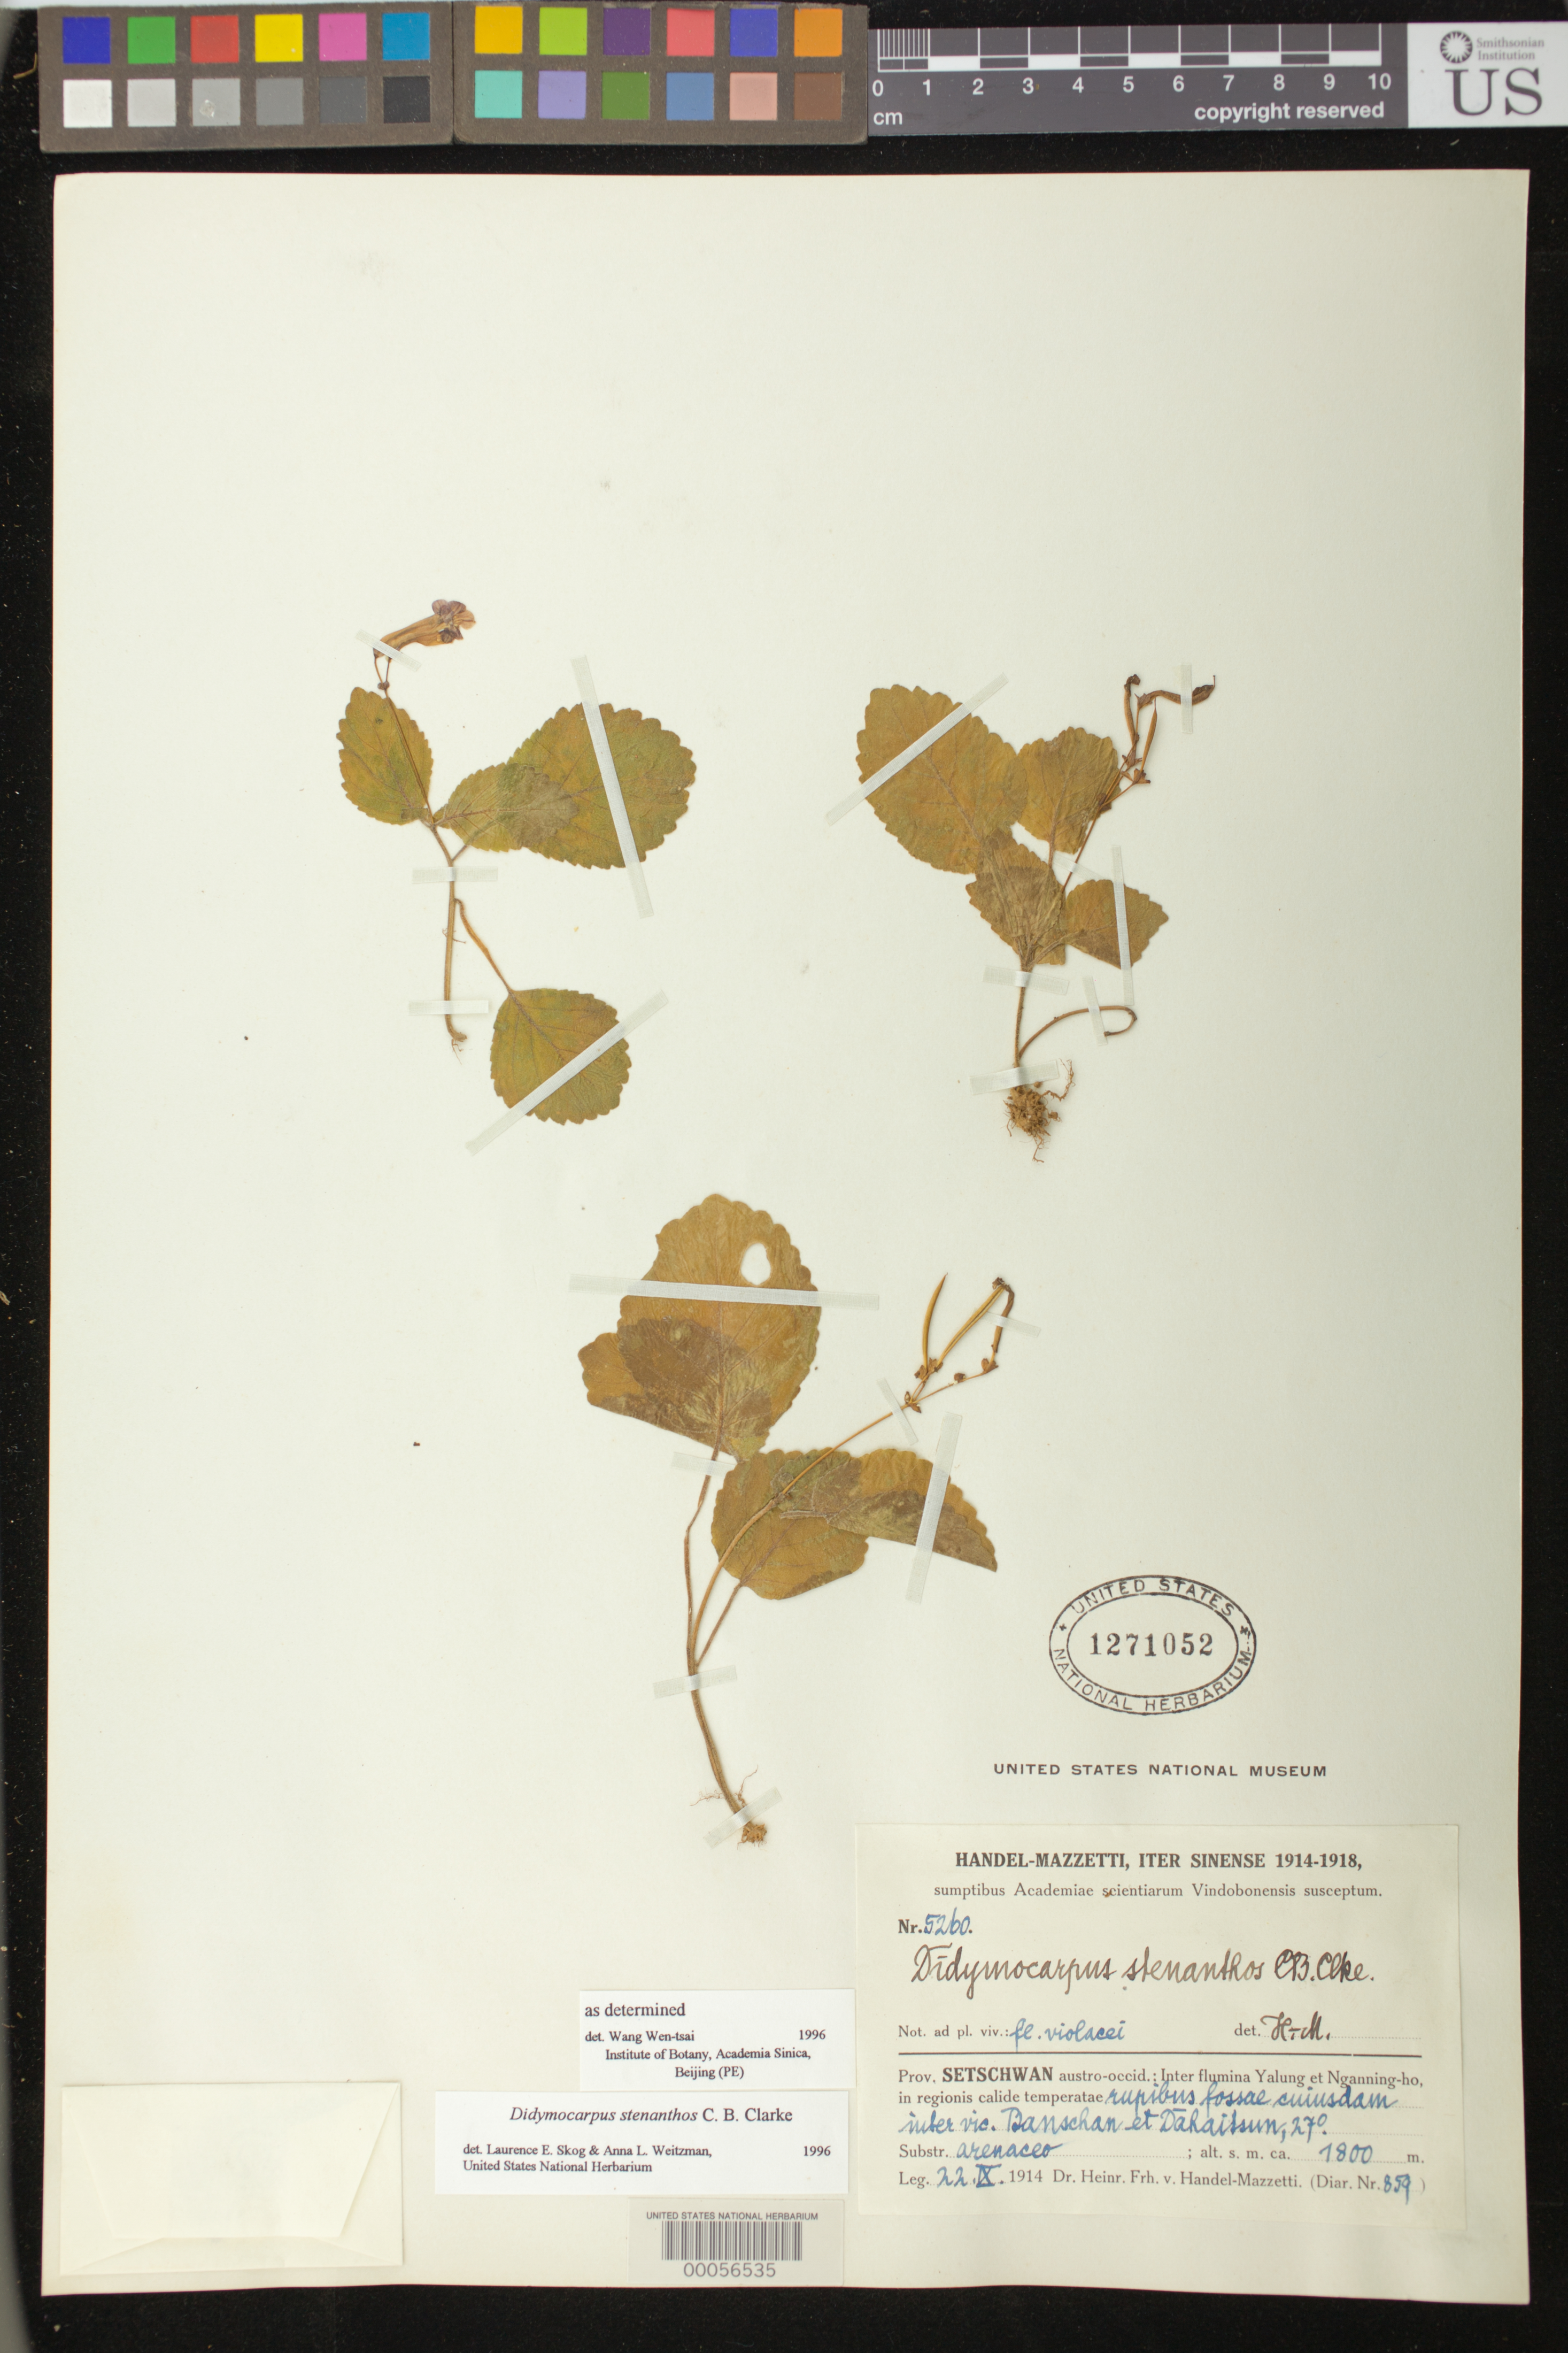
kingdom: Plantae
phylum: Tracheophyta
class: Magnoliopsida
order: Lamiales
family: Gesneriaceae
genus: Didymocarpus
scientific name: Didymocarpus stenanthos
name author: C.B. Clarke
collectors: H. Handel-Mazzetti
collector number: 859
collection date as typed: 22 Sep 1914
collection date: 1914-09-22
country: China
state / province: Sichuan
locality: Confluence of yalung and nganning-ho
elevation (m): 1800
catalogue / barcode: US 1271052